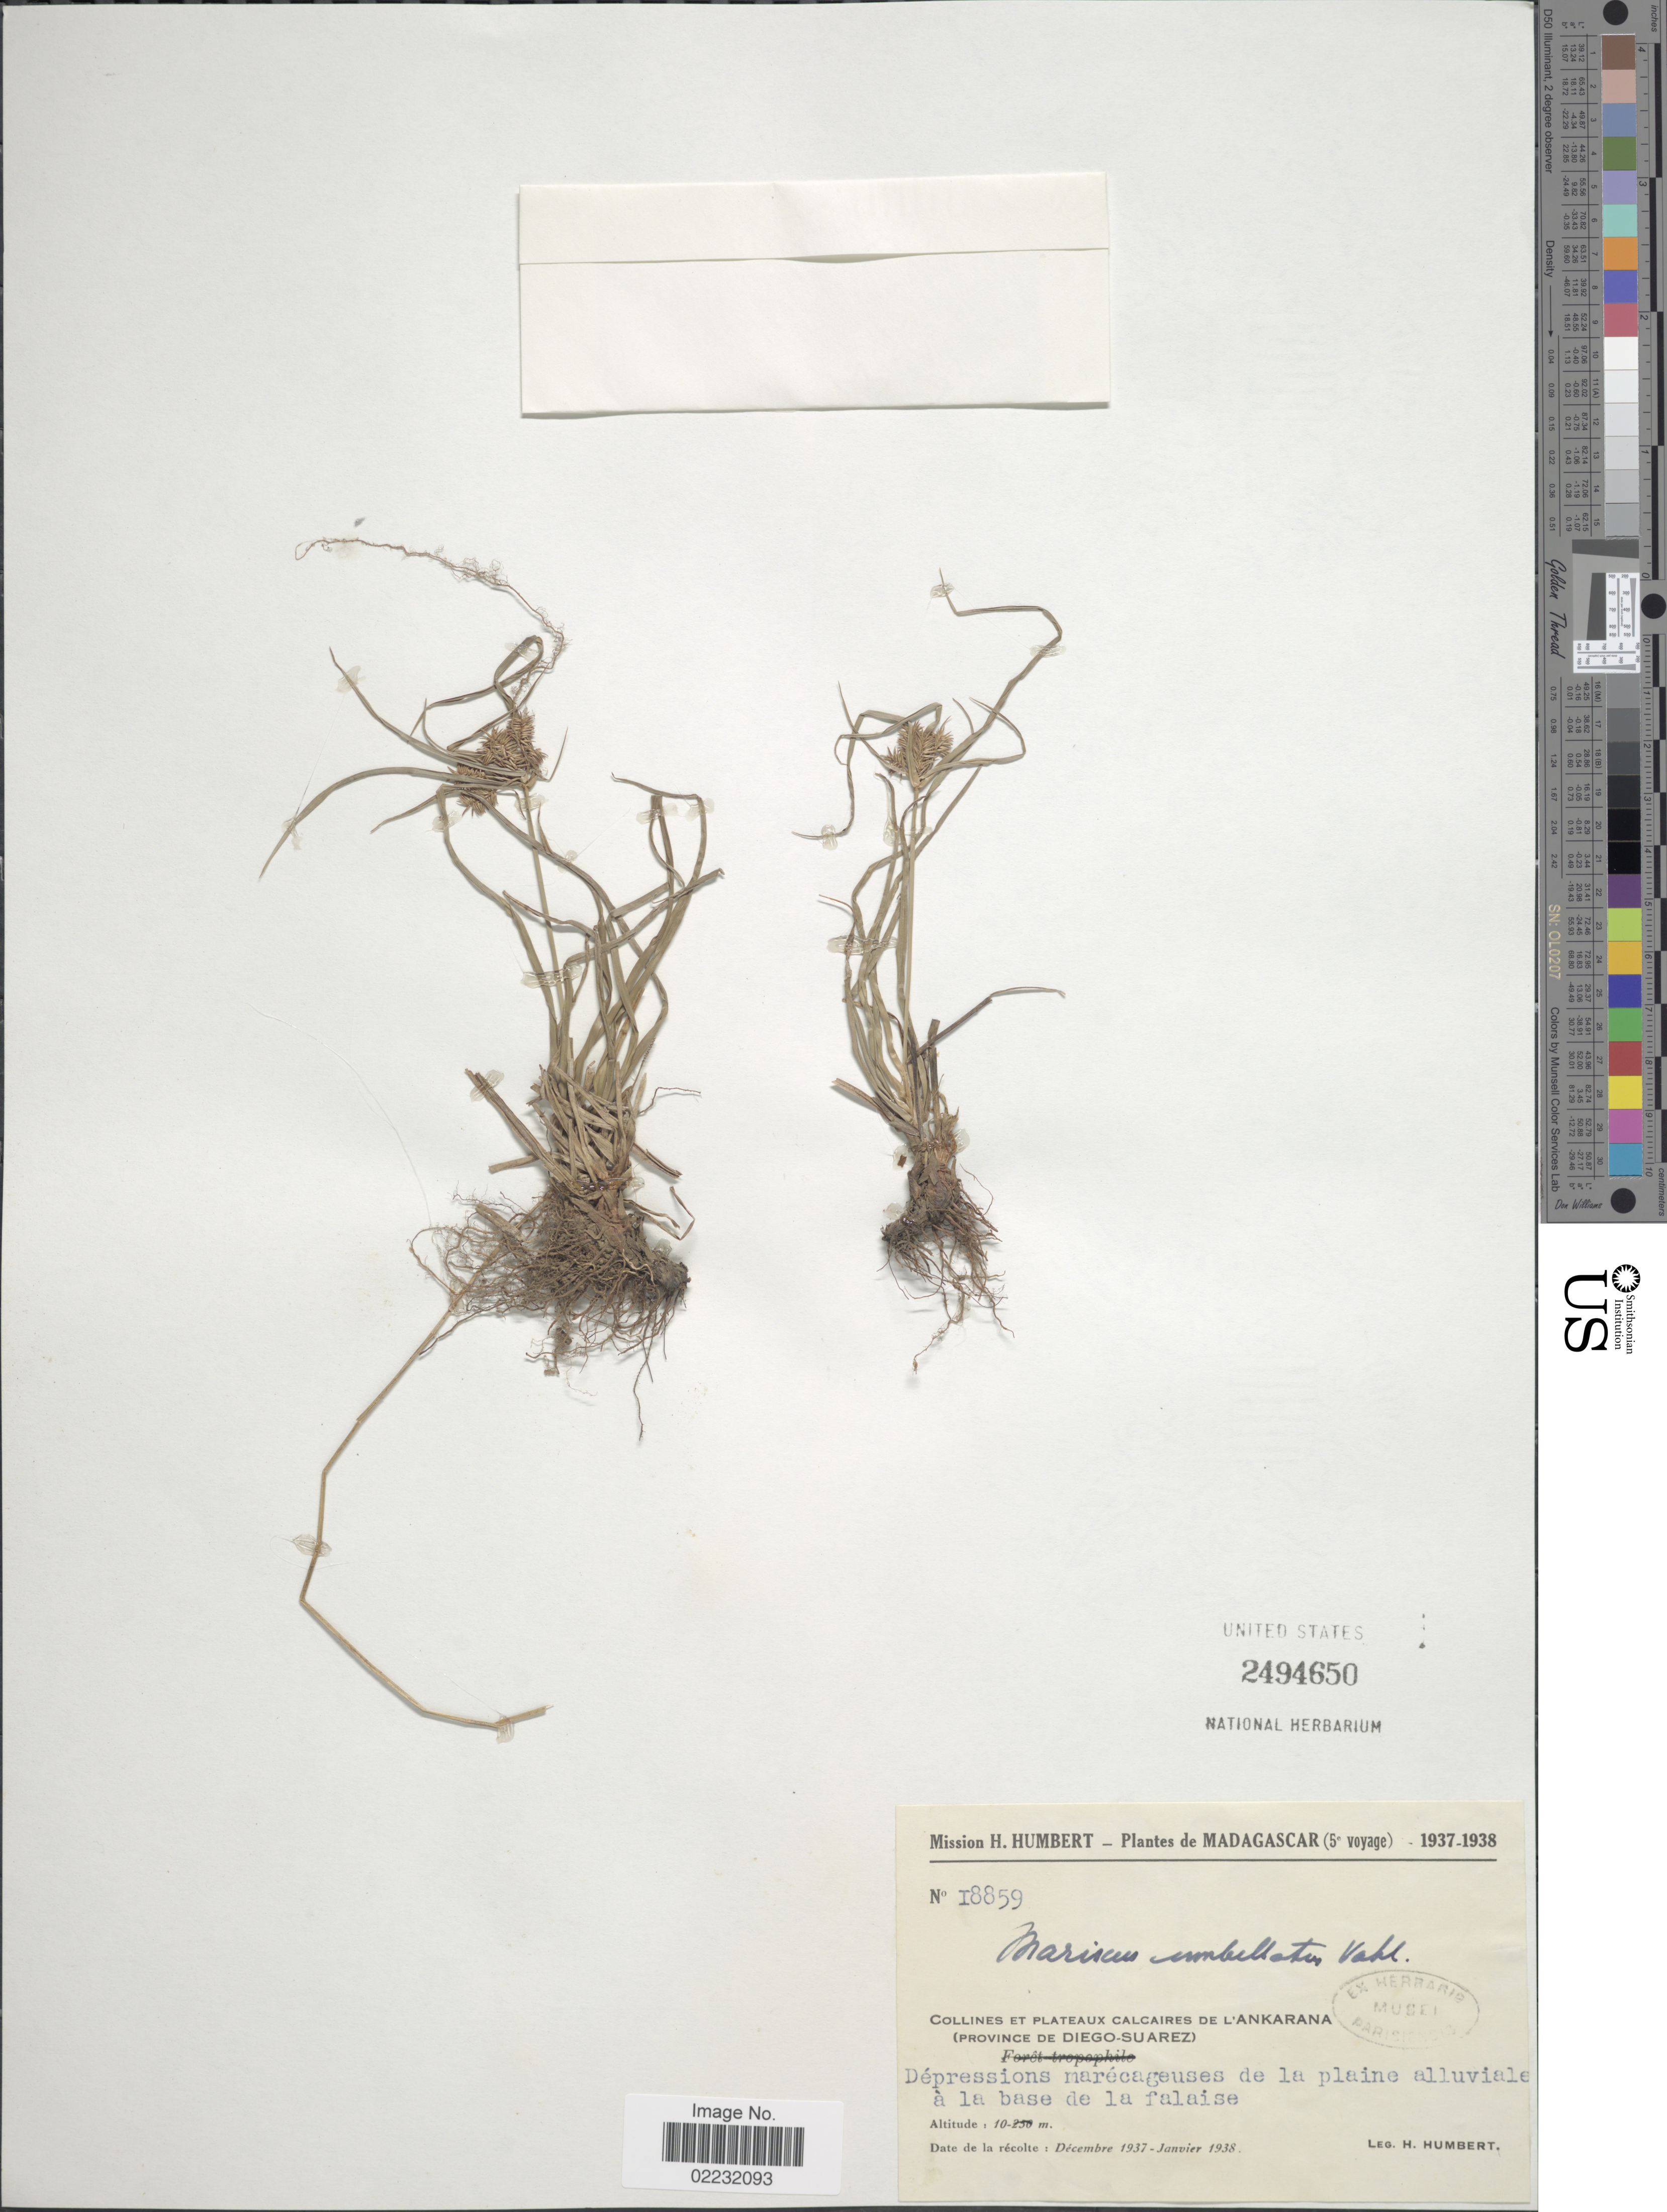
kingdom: Plantae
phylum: Tracheophyta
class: Liliopsida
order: Poales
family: Cyperaceae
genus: Cyperus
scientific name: Cyperus cyperinus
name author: (Retz.) Valck. Sur.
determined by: Strong, Mark T., (BOT), Smithsonian Institution - National Museum of Natural History (UNITED STATES)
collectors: H. Humbert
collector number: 18859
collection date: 1937-12/1938-01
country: Madagascar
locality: Calcaires de L' Ankarana (province of Diego-suarez), depressions narecagueses de la plaine alluviale a la base de la falaise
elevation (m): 10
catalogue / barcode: US 2494650